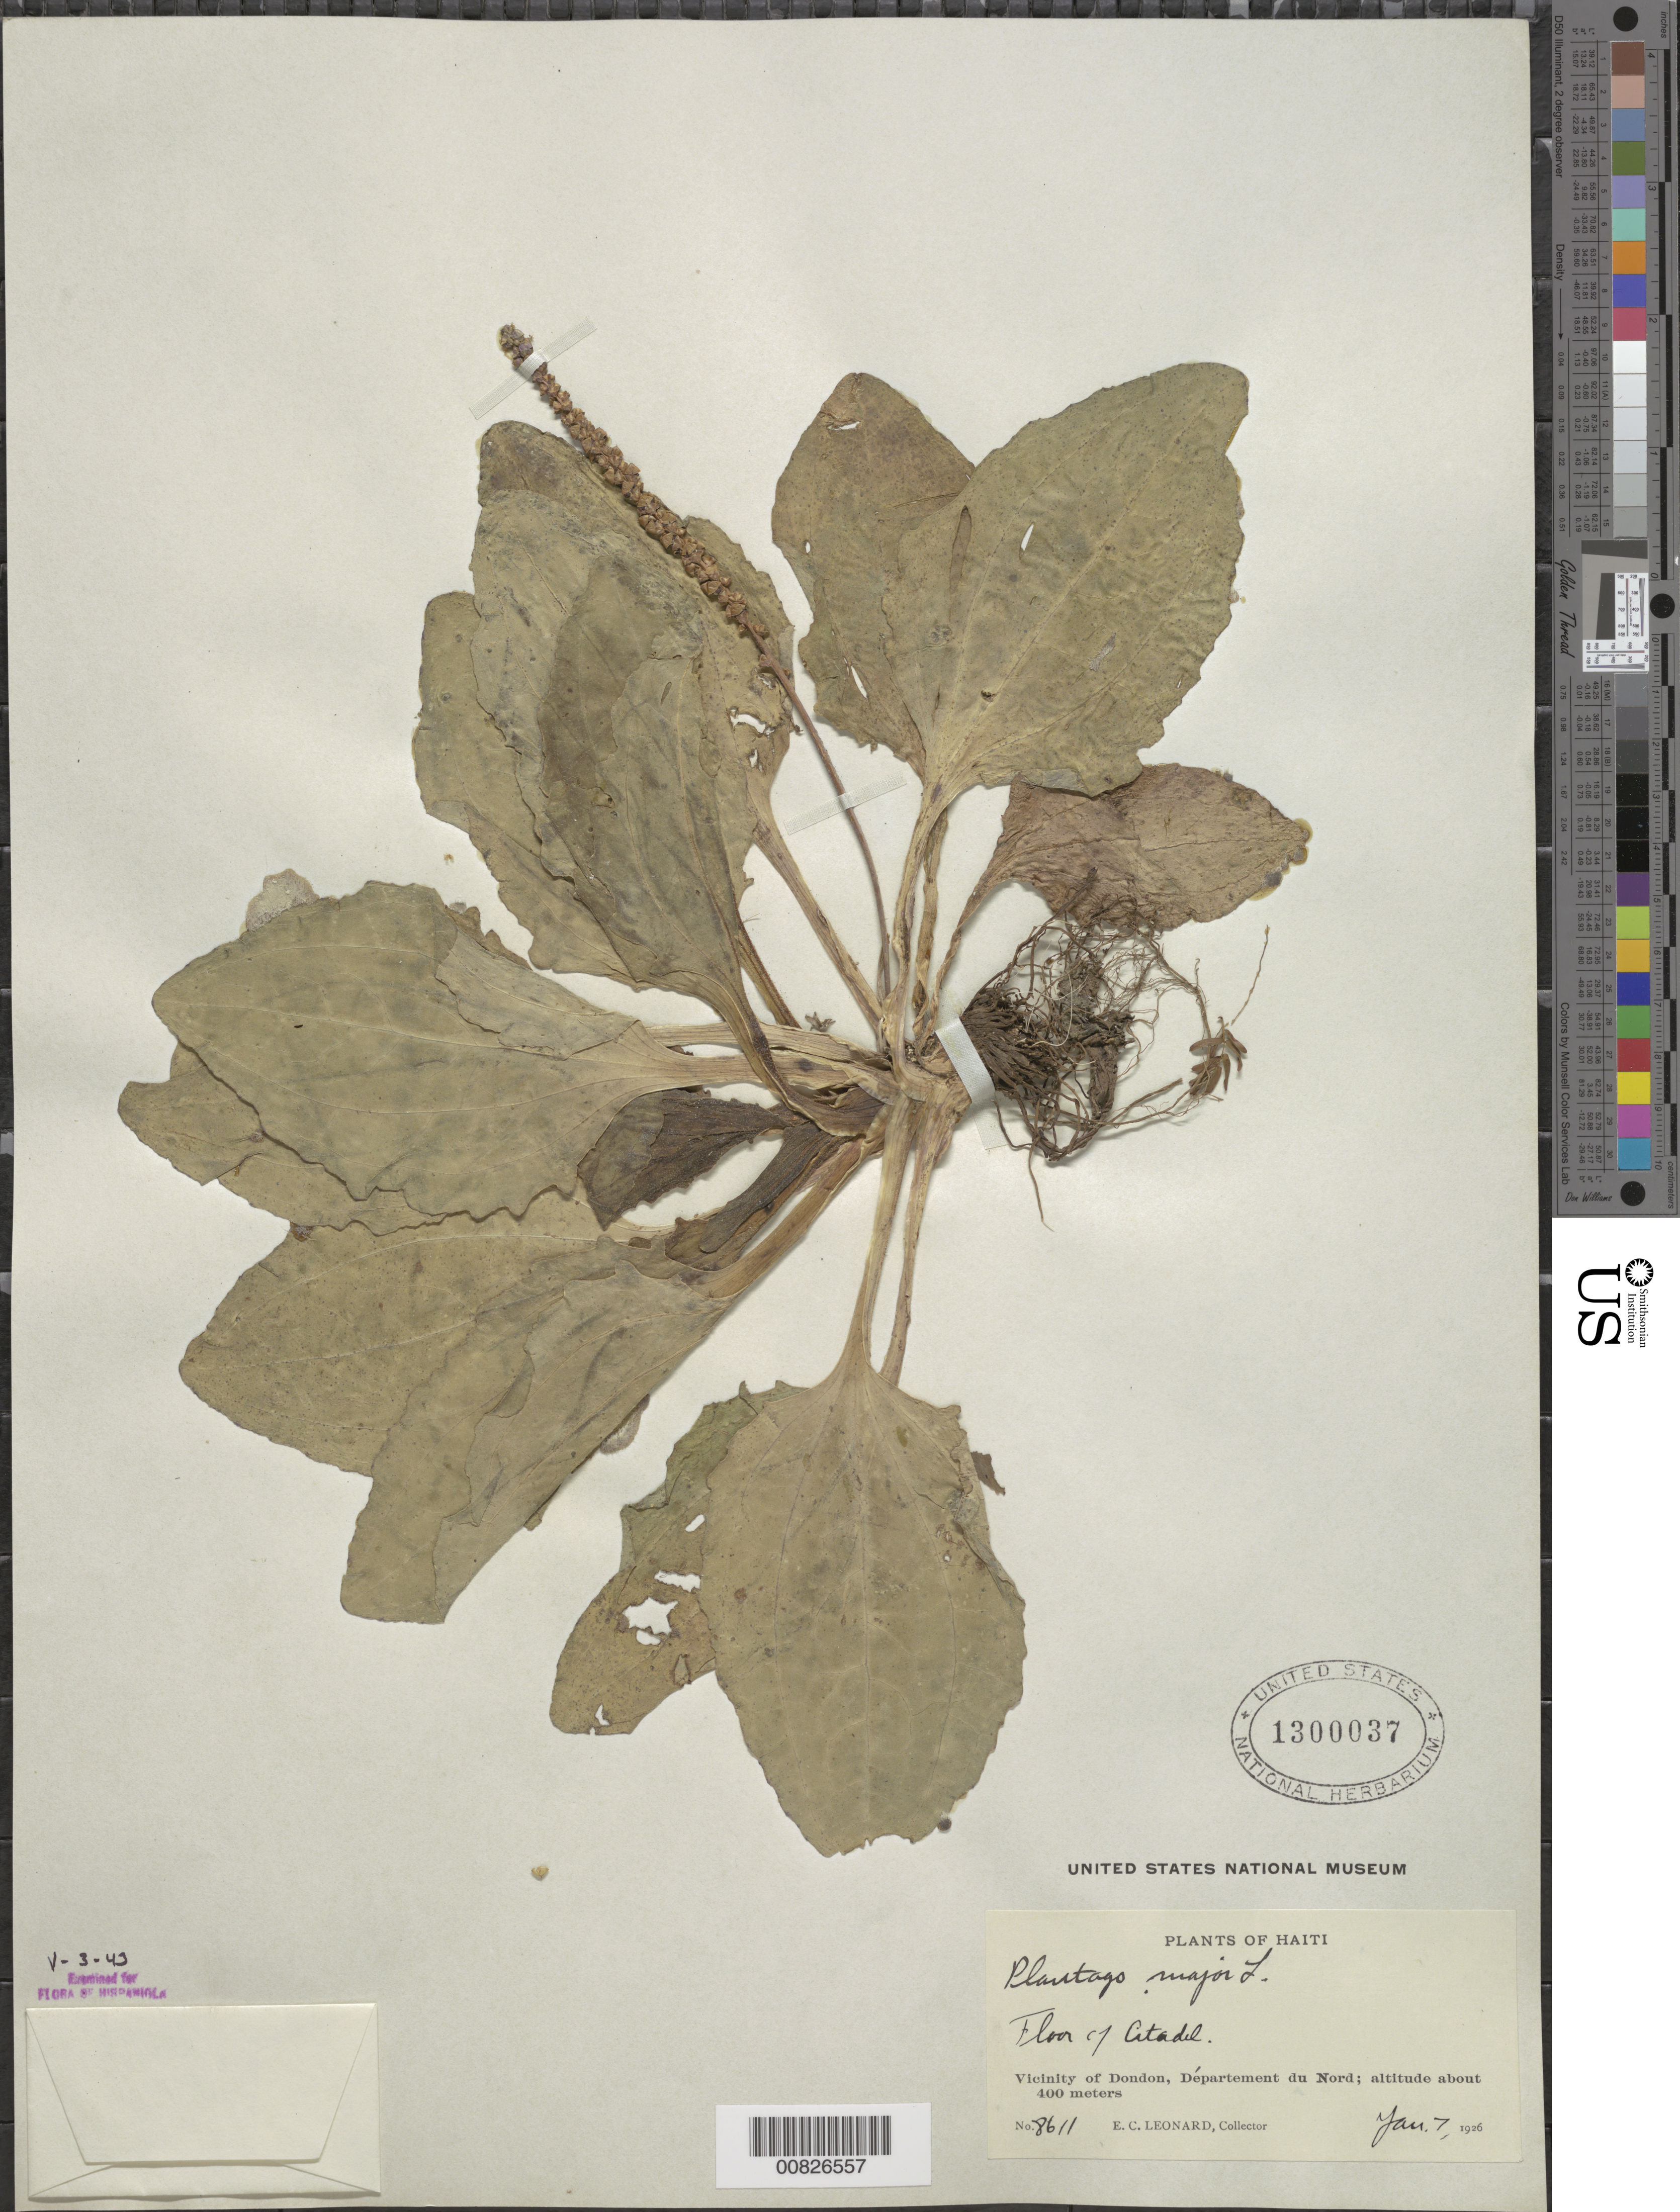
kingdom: Plantae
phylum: Tracheophyta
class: Magnoliopsida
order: Lamiales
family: Plantaginaceae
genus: Plantago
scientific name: Plantago major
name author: L.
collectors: E. C. Leonard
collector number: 8611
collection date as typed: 07 Jan 1926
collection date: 1926-01-07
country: Haiti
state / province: Nord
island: Hispaniola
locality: Vicinity of Dondon, citadel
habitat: Floor of citadel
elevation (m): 400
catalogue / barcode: US 1300037